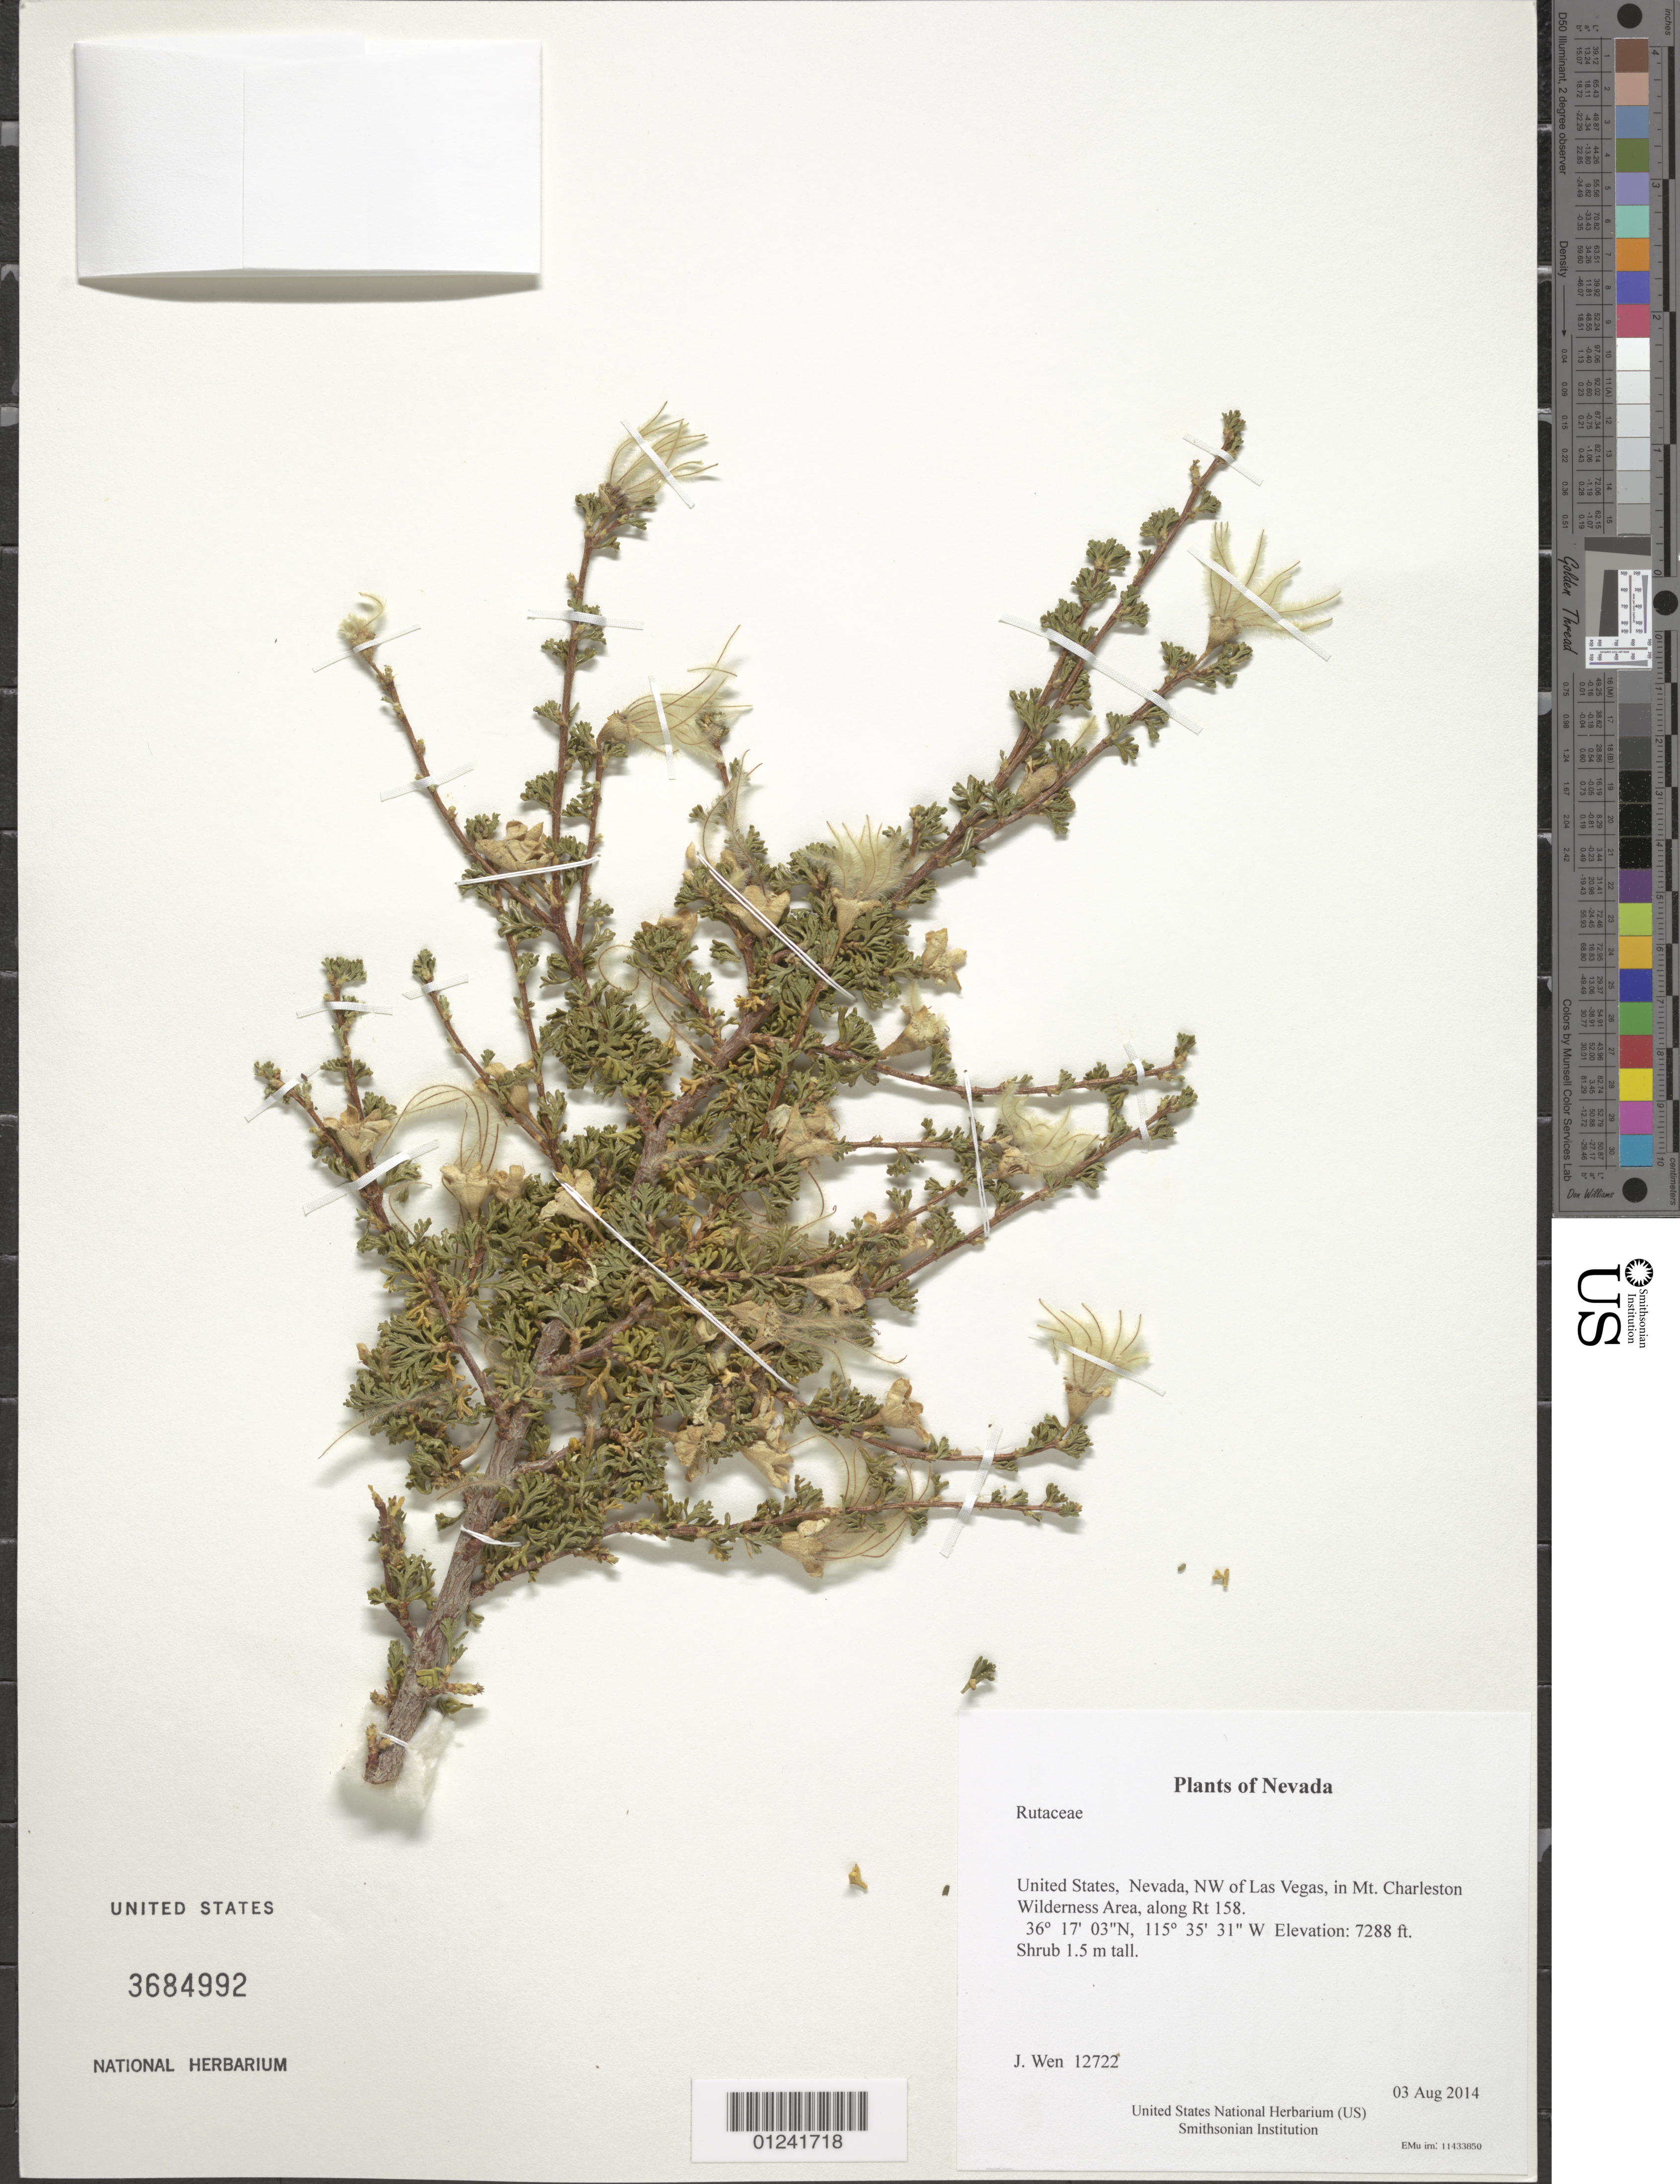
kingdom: Plantae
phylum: Tracheophyta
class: Magnoliopsida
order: Sapindales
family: Rutaceae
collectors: J. Wen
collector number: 12722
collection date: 2014-08-03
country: United States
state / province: Nevada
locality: NW of Las Vegas, in Mt. Charleston Wilderness Area, along Rt 158.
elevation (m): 2221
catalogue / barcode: US 3684992